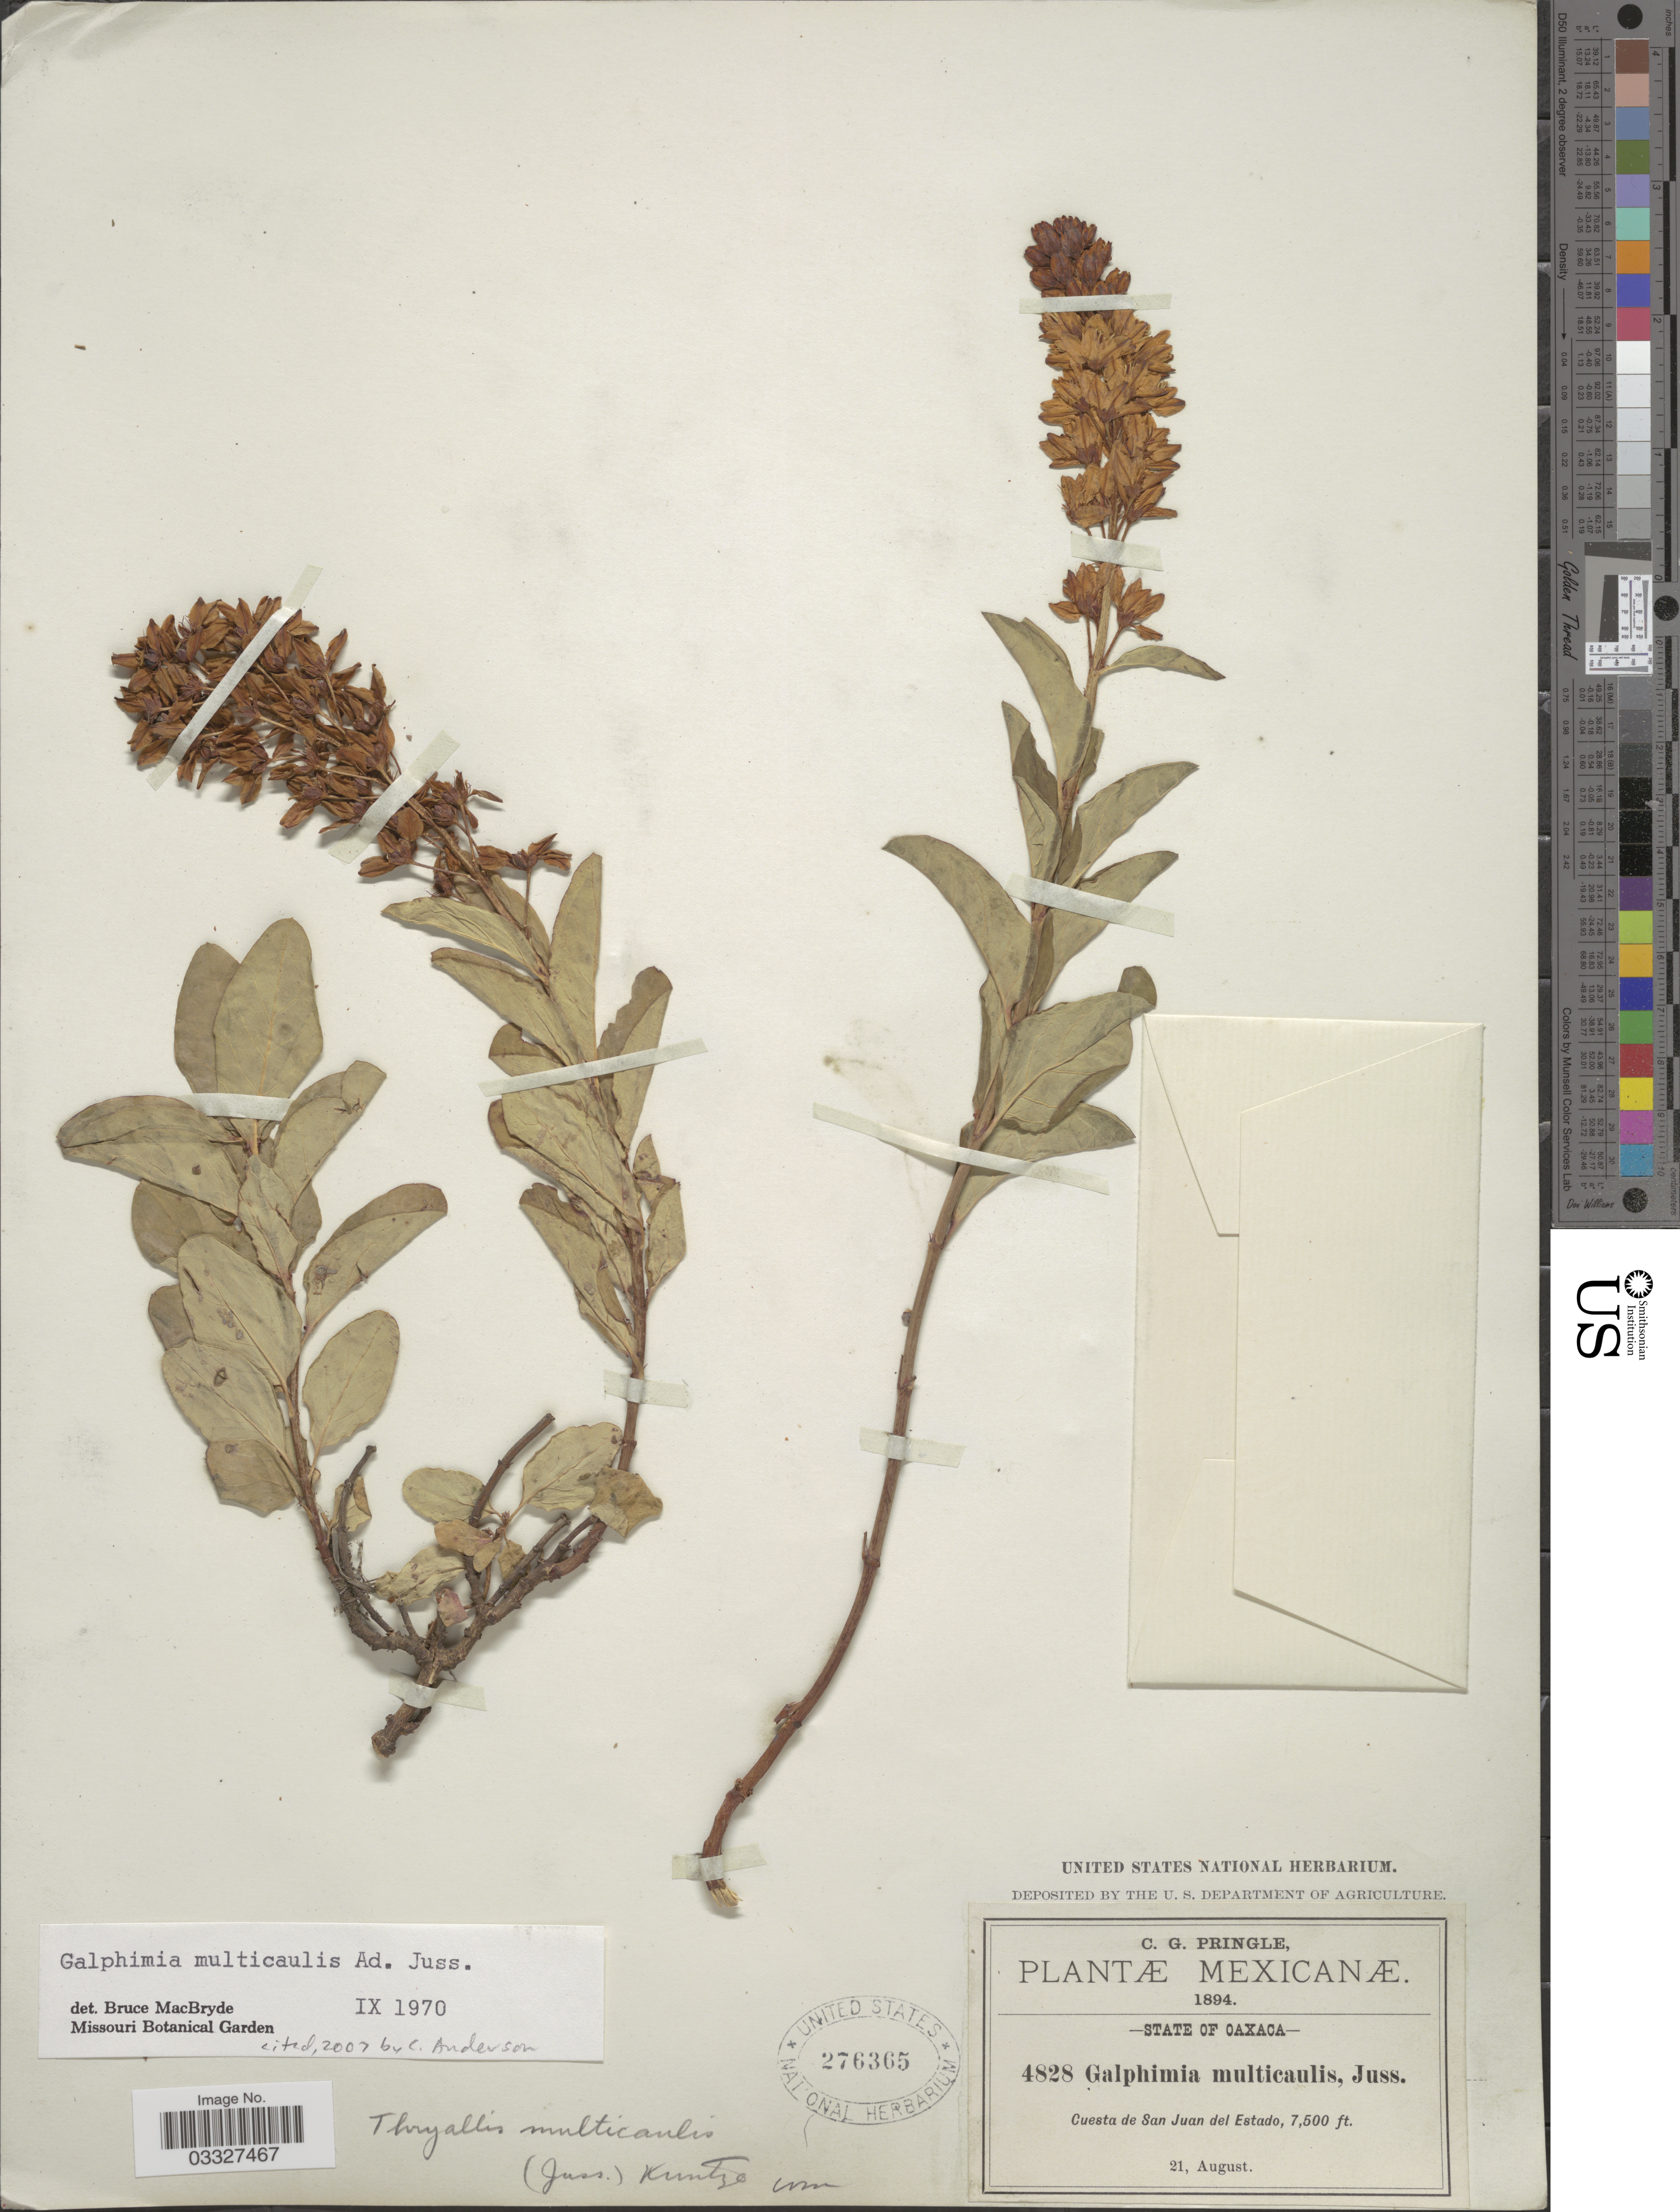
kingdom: Plantae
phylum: Tracheophyta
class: Magnoliopsida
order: Malpighiales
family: Malpighiaceae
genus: Galphimia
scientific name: Galphimia multicaulis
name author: A. Juss.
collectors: C. G. Pringle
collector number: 4828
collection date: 1894-08-21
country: Mexico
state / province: Oaxaca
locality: Cuesta de San Juan del Estado.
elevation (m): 2286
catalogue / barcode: US 276365